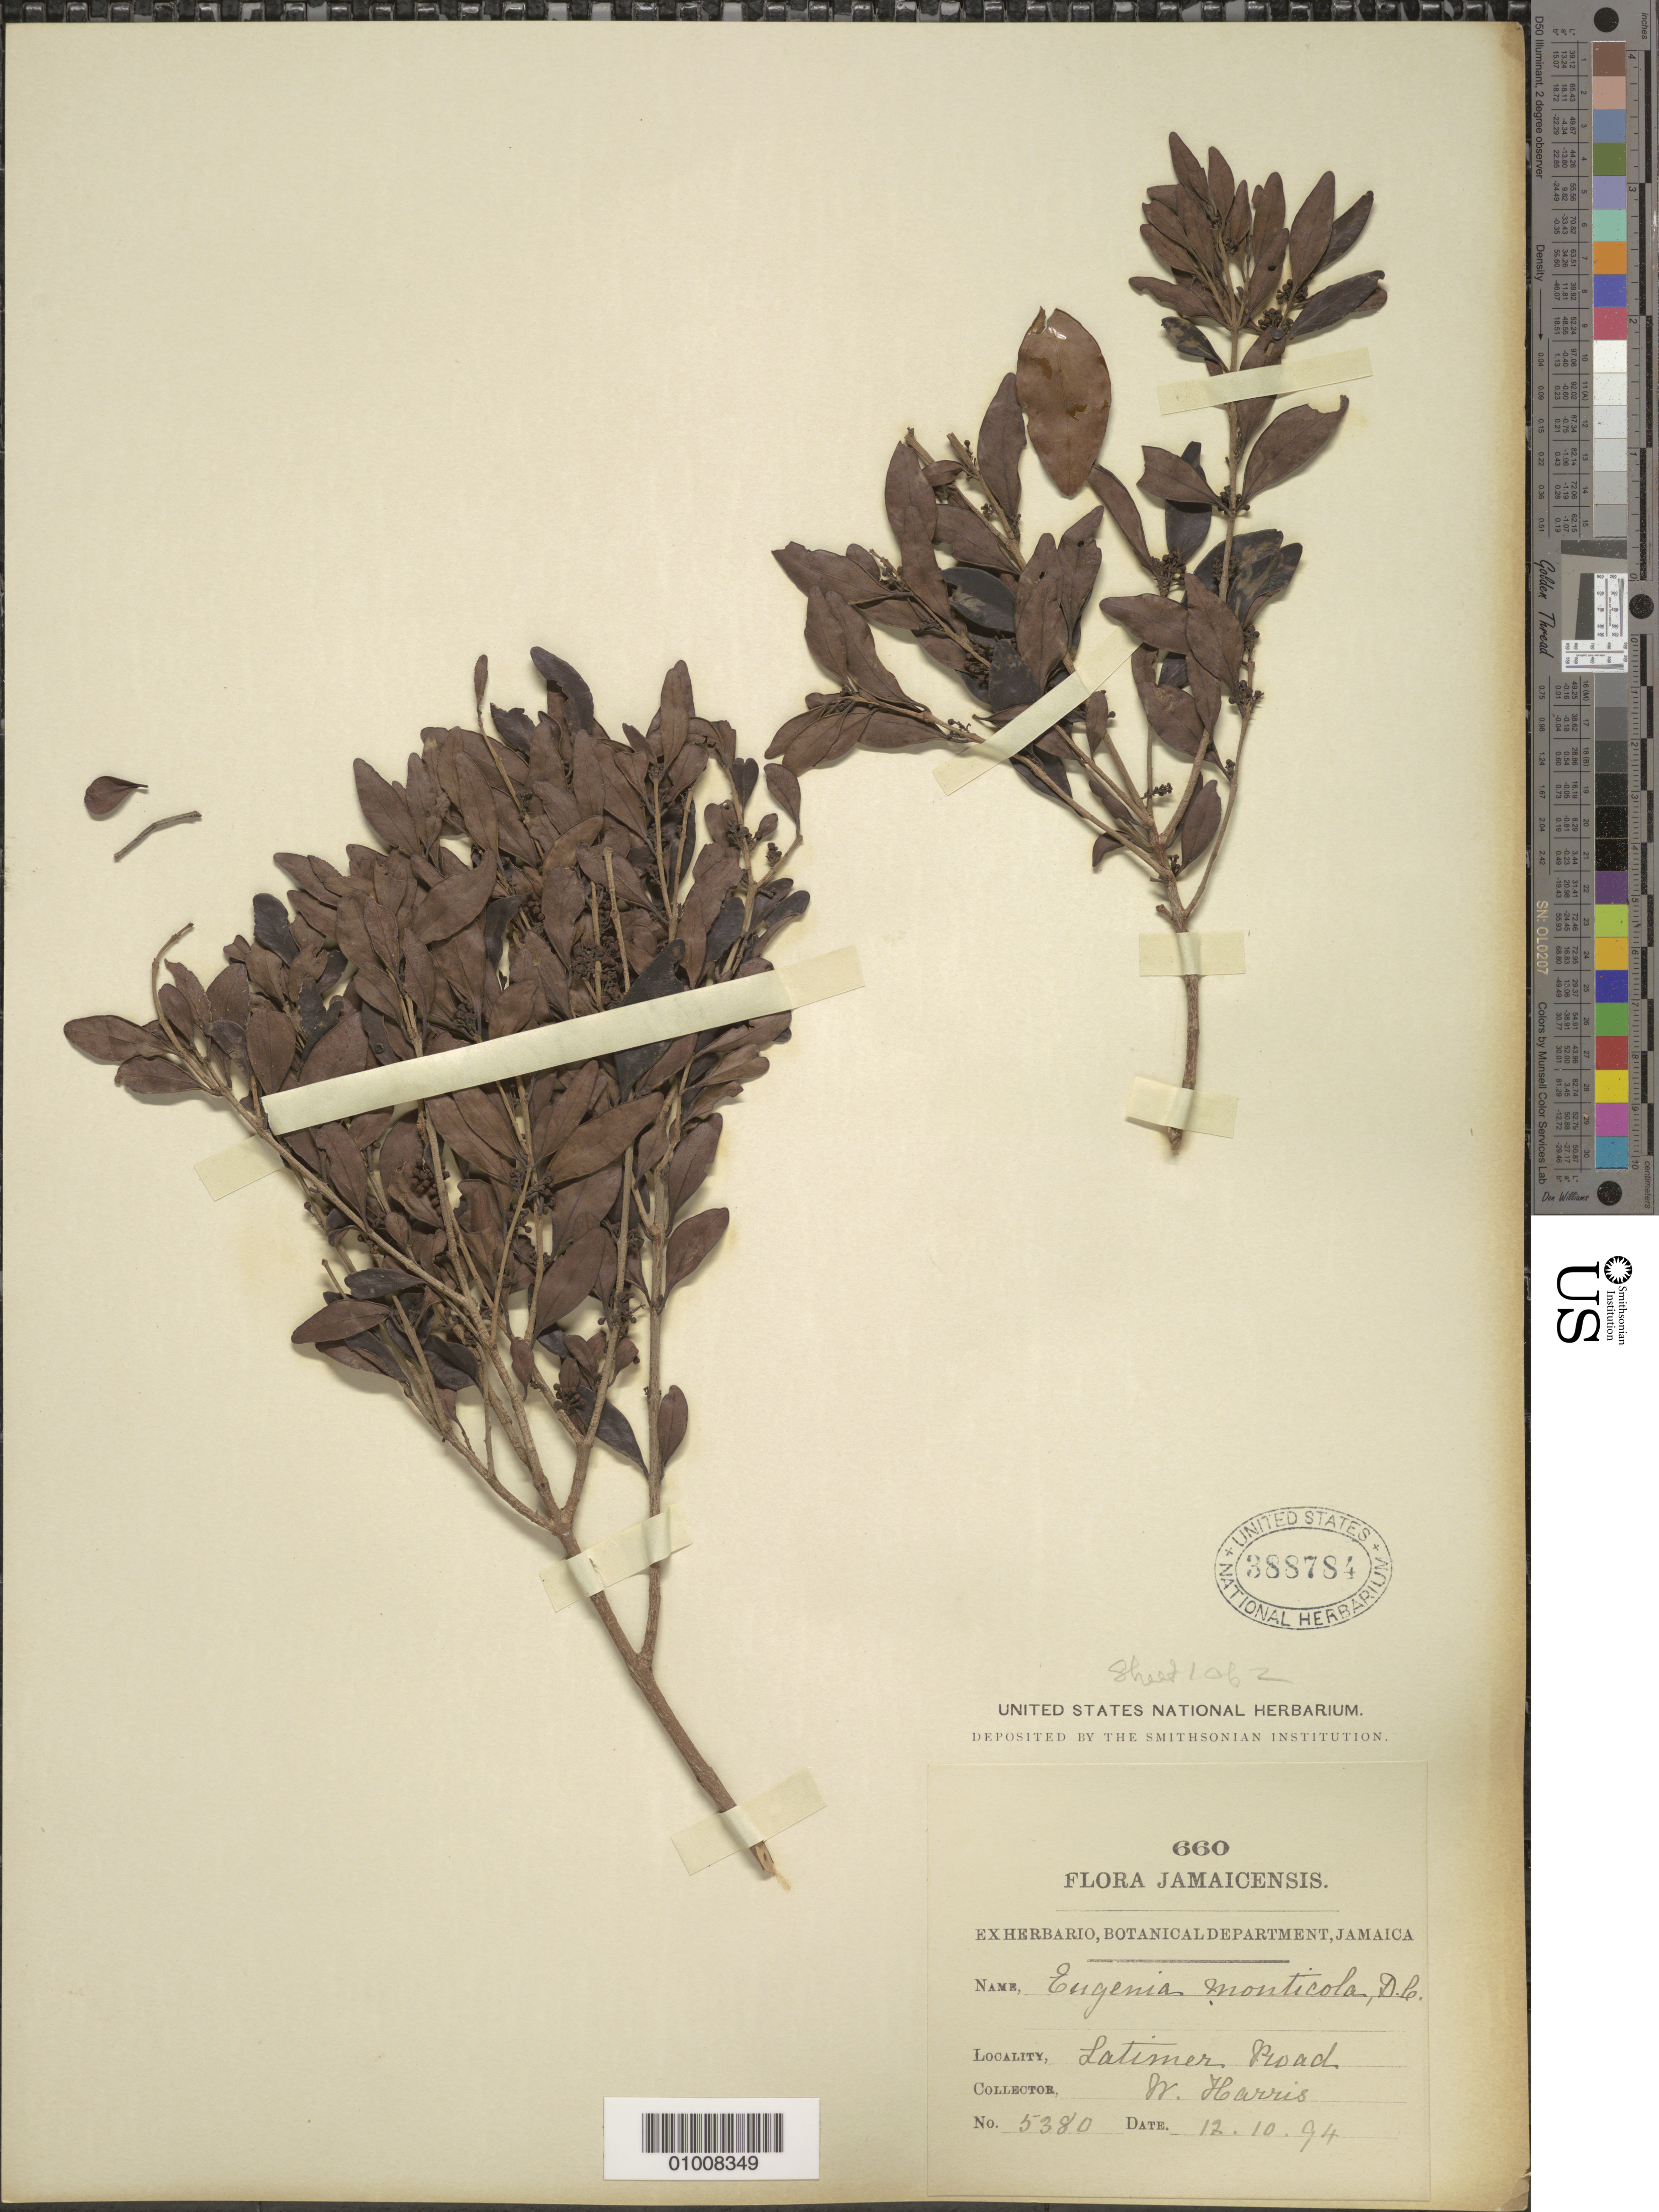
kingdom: Plantae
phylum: Tracheophyta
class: Magnoliopsida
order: Myrtales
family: Myrtaceae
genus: Eugenia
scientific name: Eugenia monticola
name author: (Sw.) DC.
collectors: W. Harris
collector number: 5380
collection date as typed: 12 Oct 1894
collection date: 1894-10-12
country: Jamaica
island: Jamaica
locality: Latimer Road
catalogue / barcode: US 388784